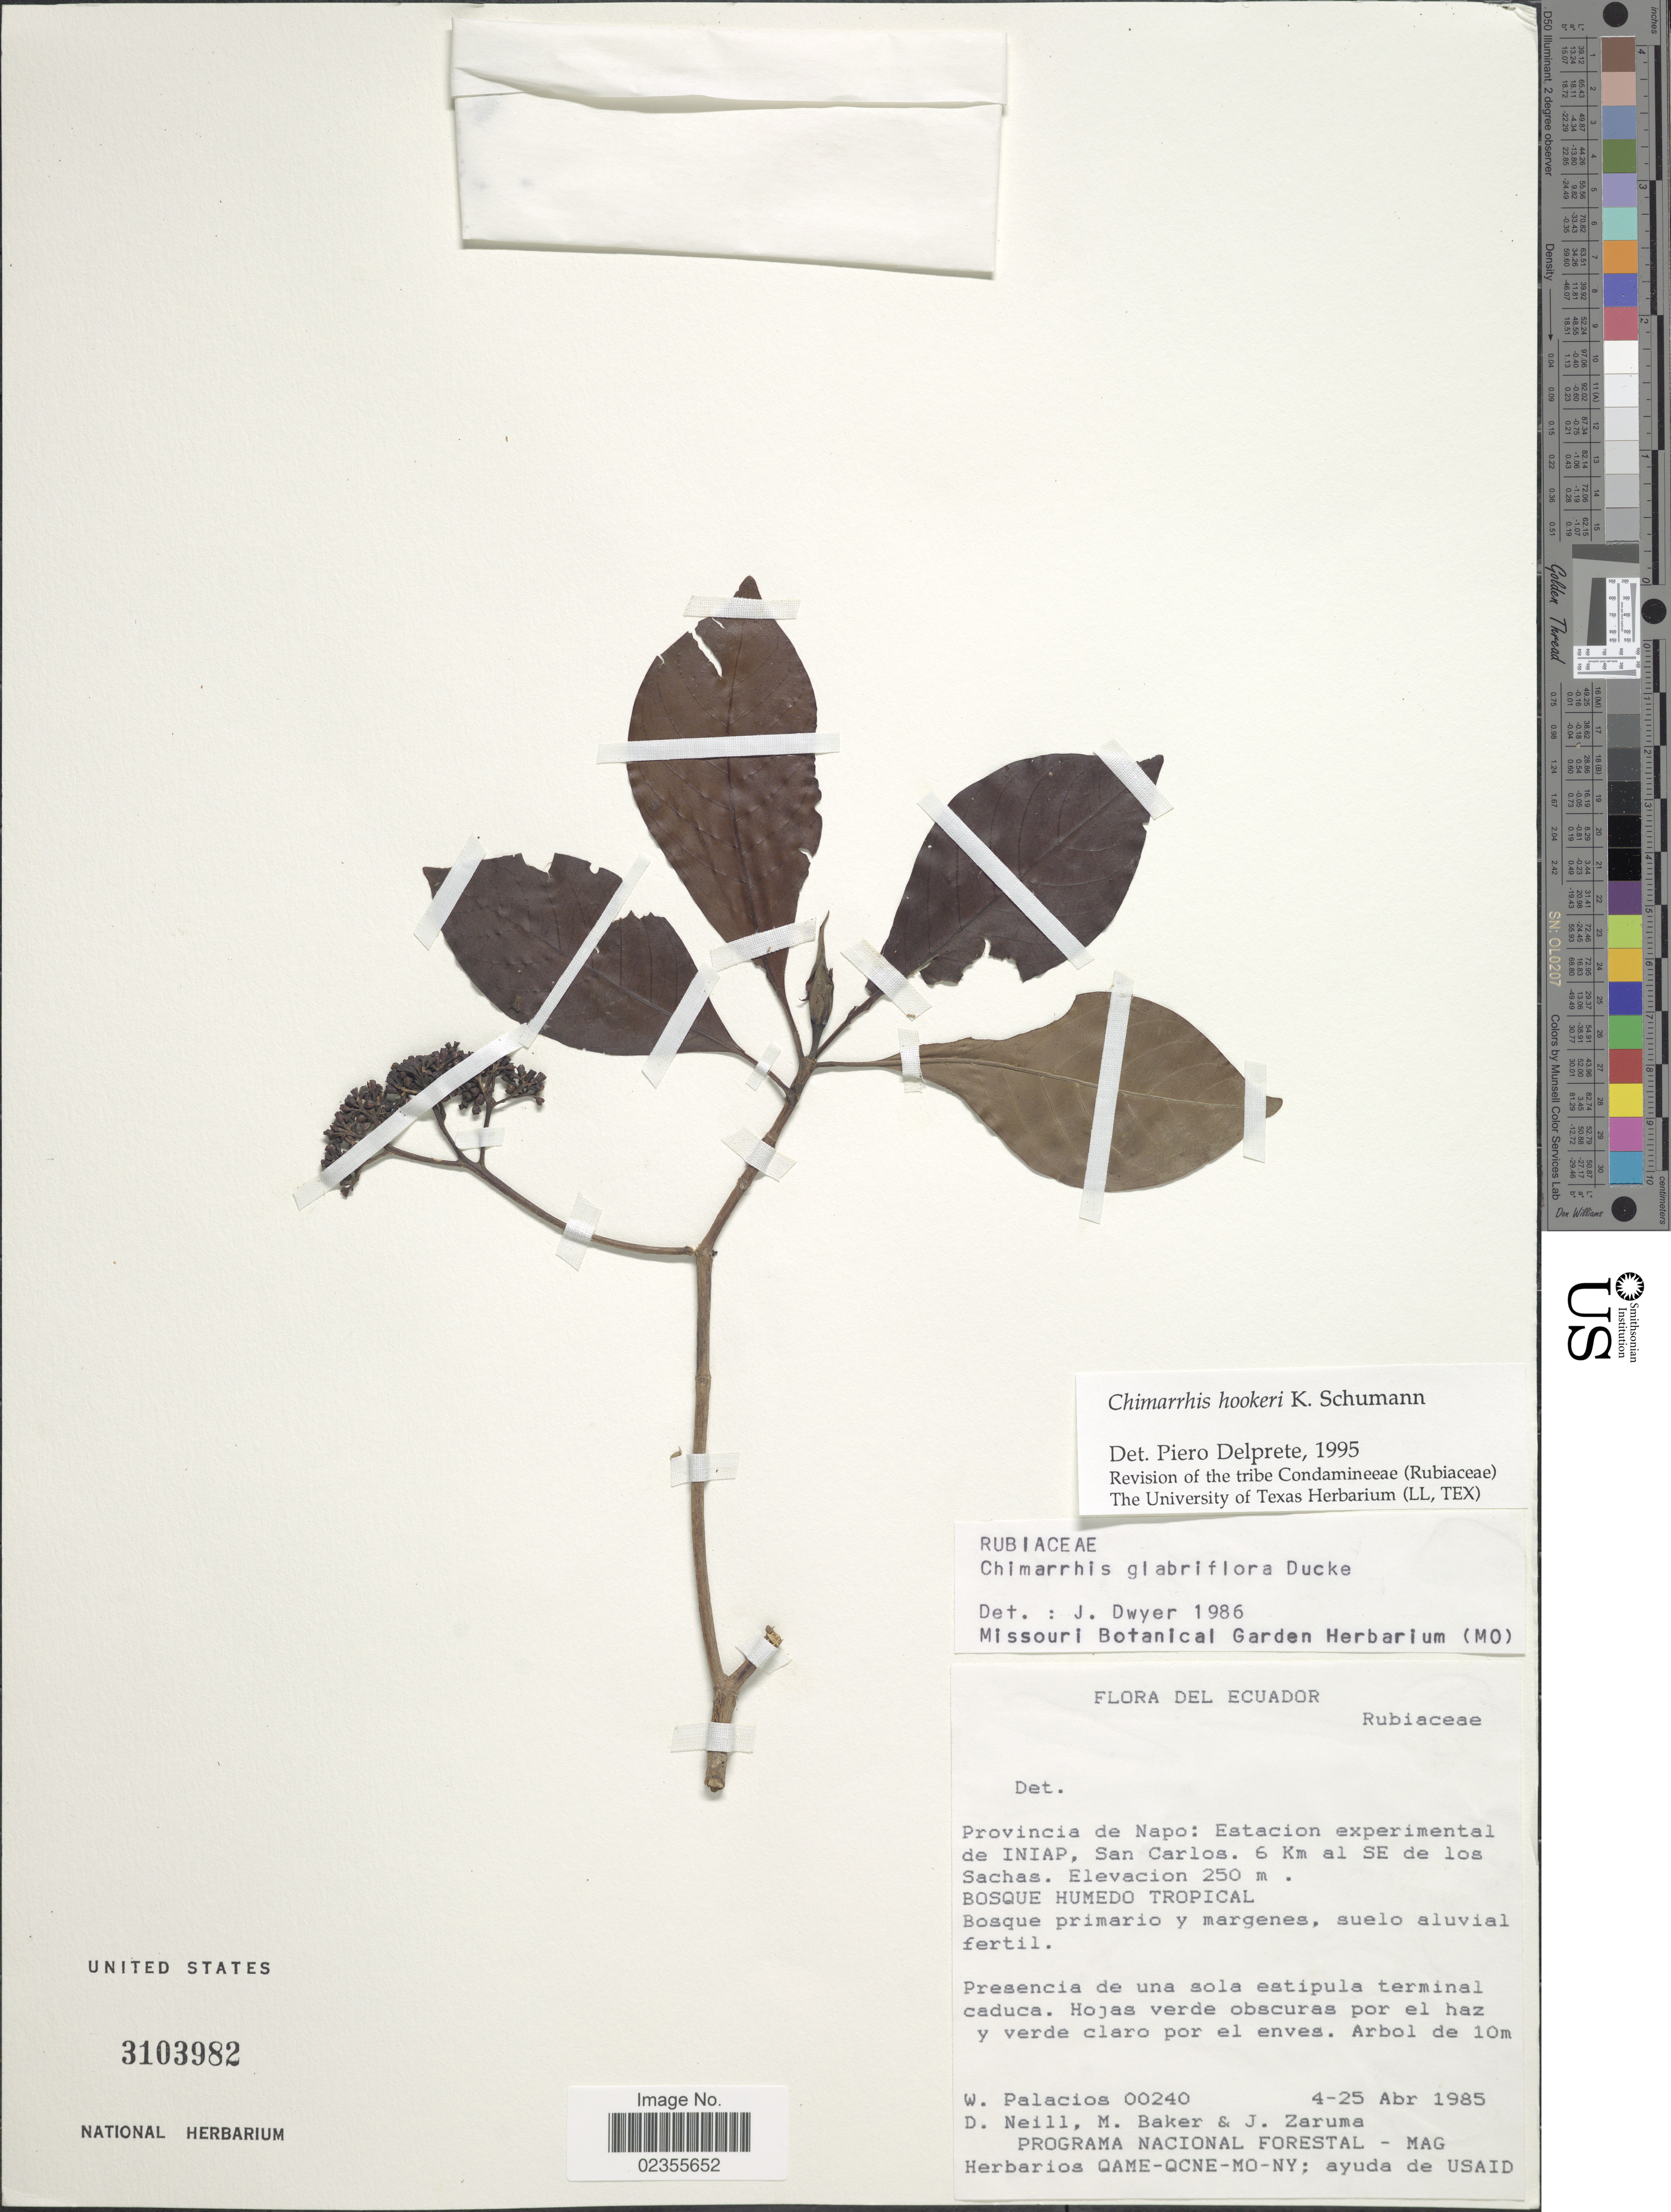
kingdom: Plantae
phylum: Tracheophyta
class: Magnoliopsida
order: Gentianales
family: Rubiaceae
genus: Chimarrhis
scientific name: Chimarrhis hookeri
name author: K. Schum.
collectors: W. Palacios, D. Neill, M. Baker & J. Zaruma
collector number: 00240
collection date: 1985-04-04/1985-04-25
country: Ecuador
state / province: Napo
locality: Estacion experimental de INIAP, San Carlos 6 km al SE de los Sachas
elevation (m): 250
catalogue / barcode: US 3103982